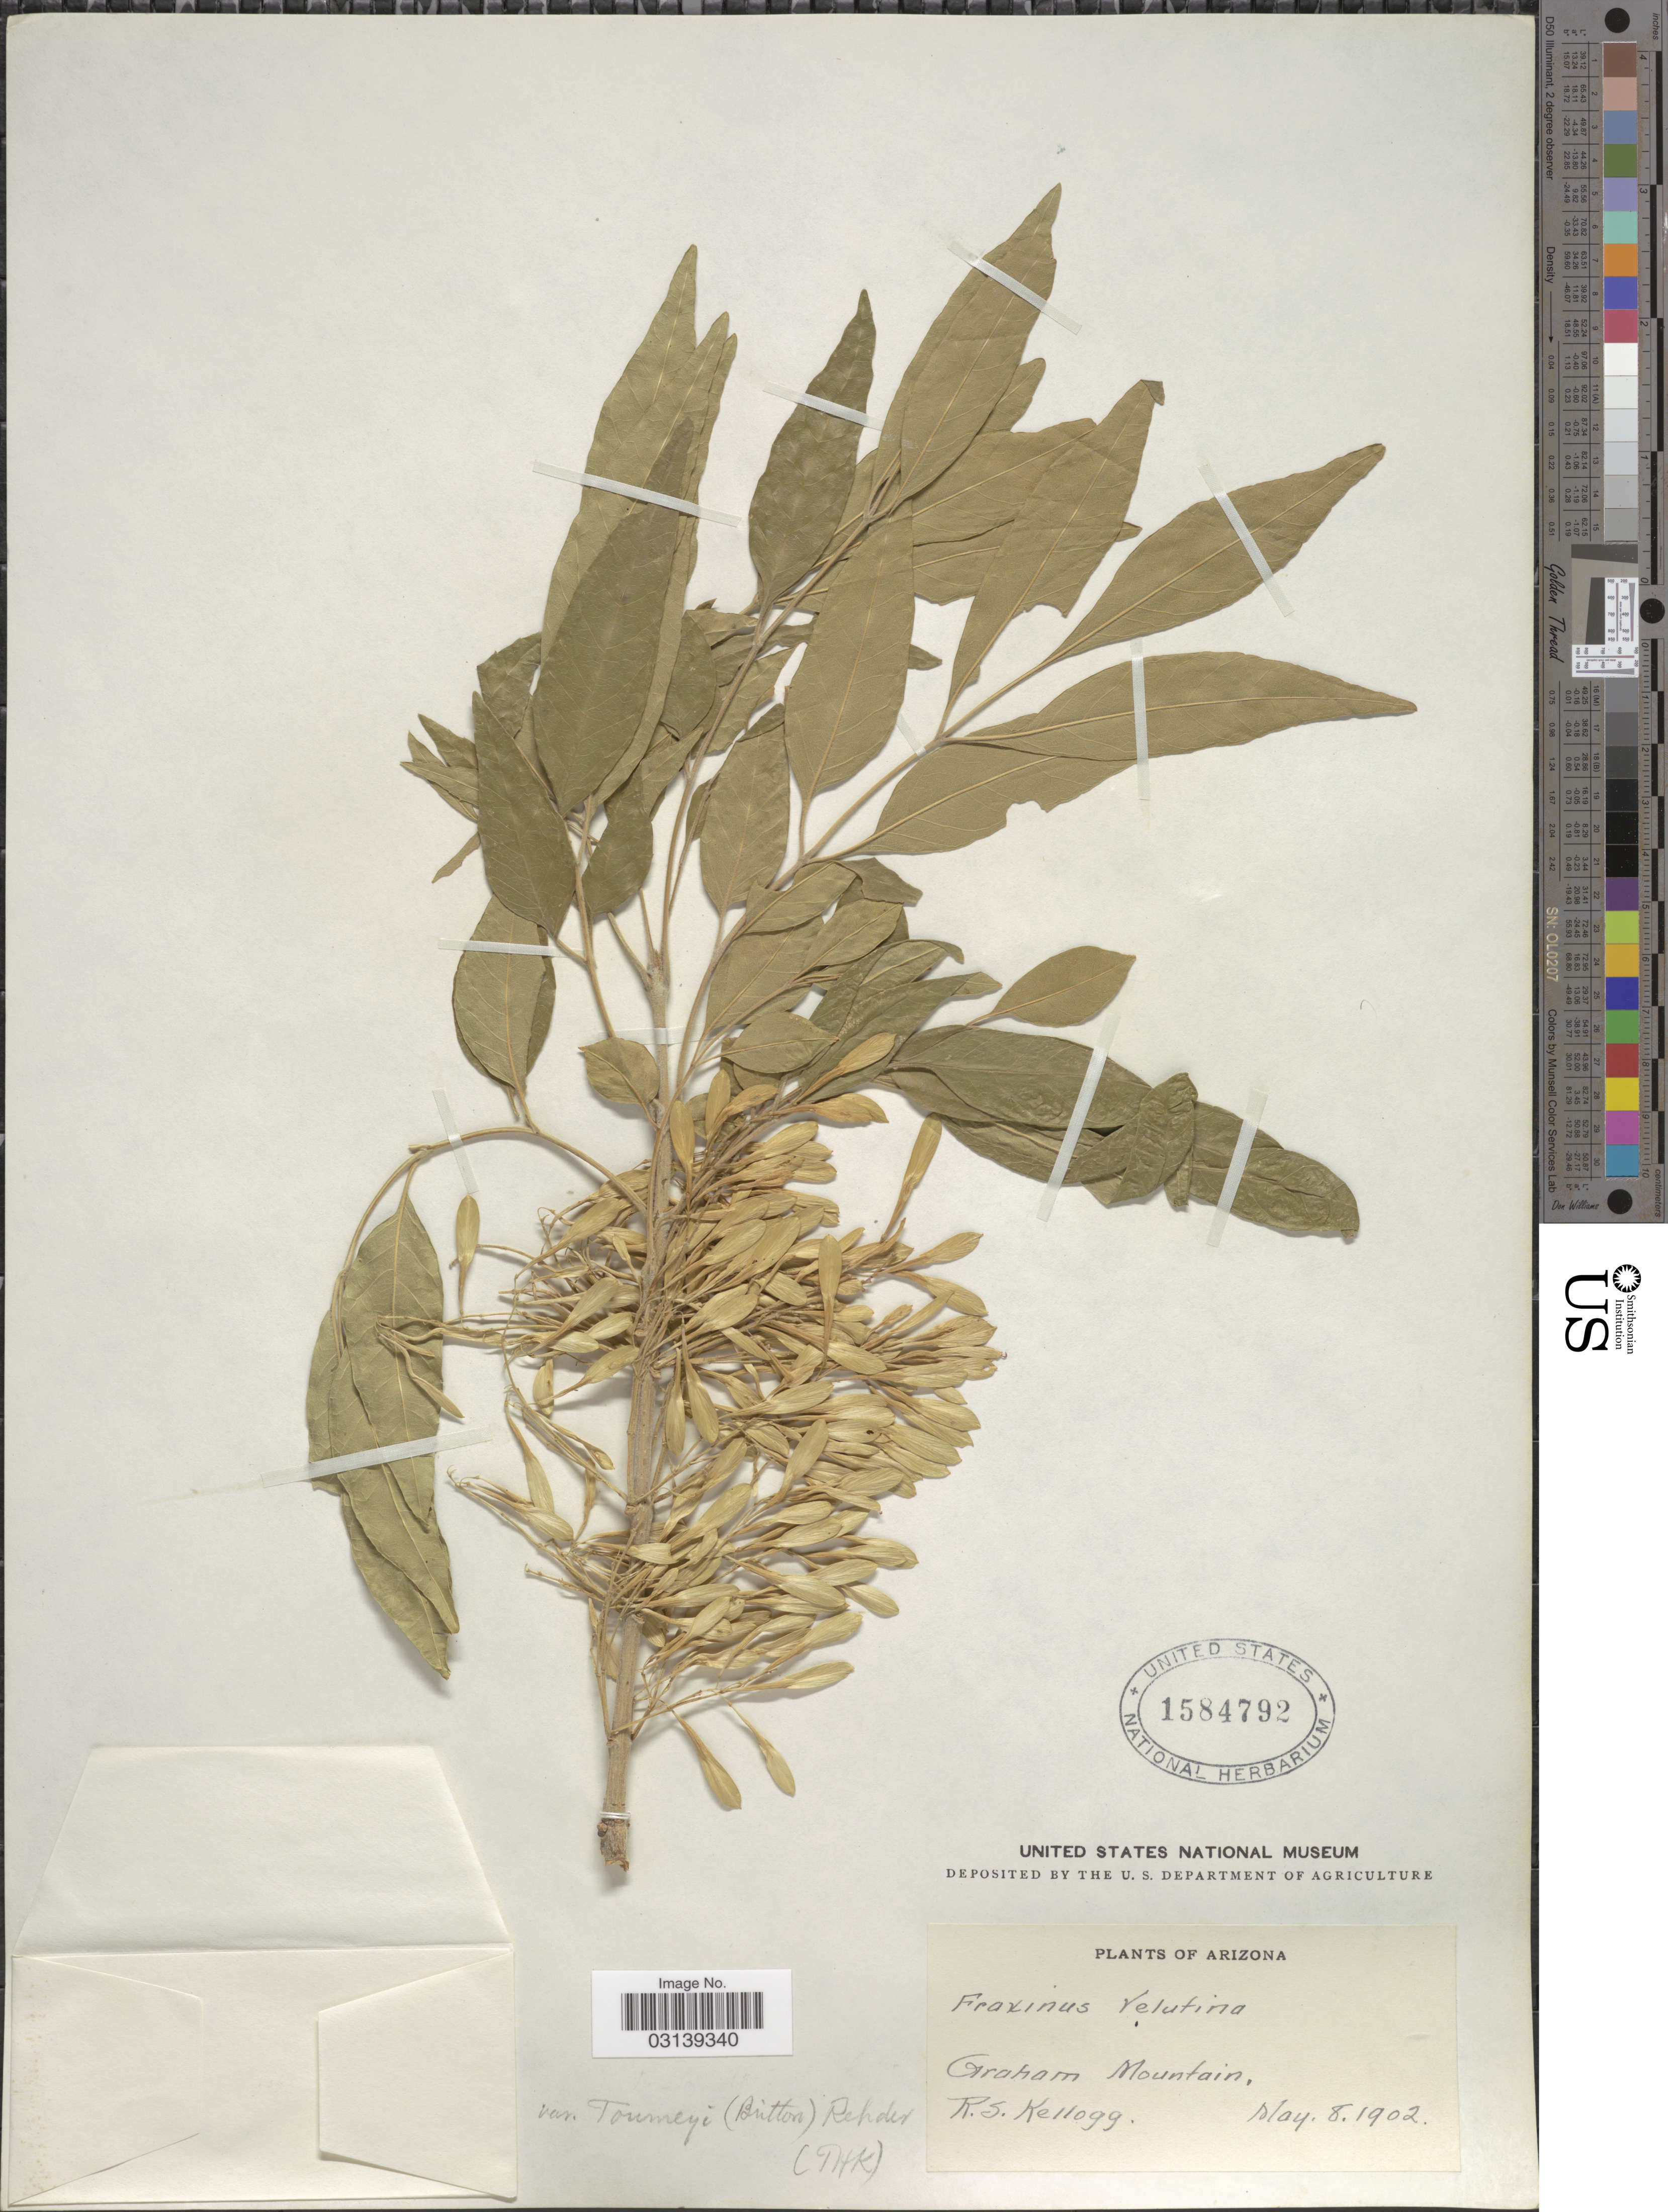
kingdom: Plantae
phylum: Tracheophyta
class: Magnoliopsida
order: Lamiales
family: Oleaceae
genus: Fraxinus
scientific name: Fraxinus velutina var. toumeyi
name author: (Britton) Rehder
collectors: R. Kellogg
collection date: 1902-05-08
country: United States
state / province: Arizona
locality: Graham Mountain.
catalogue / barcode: US 1584792